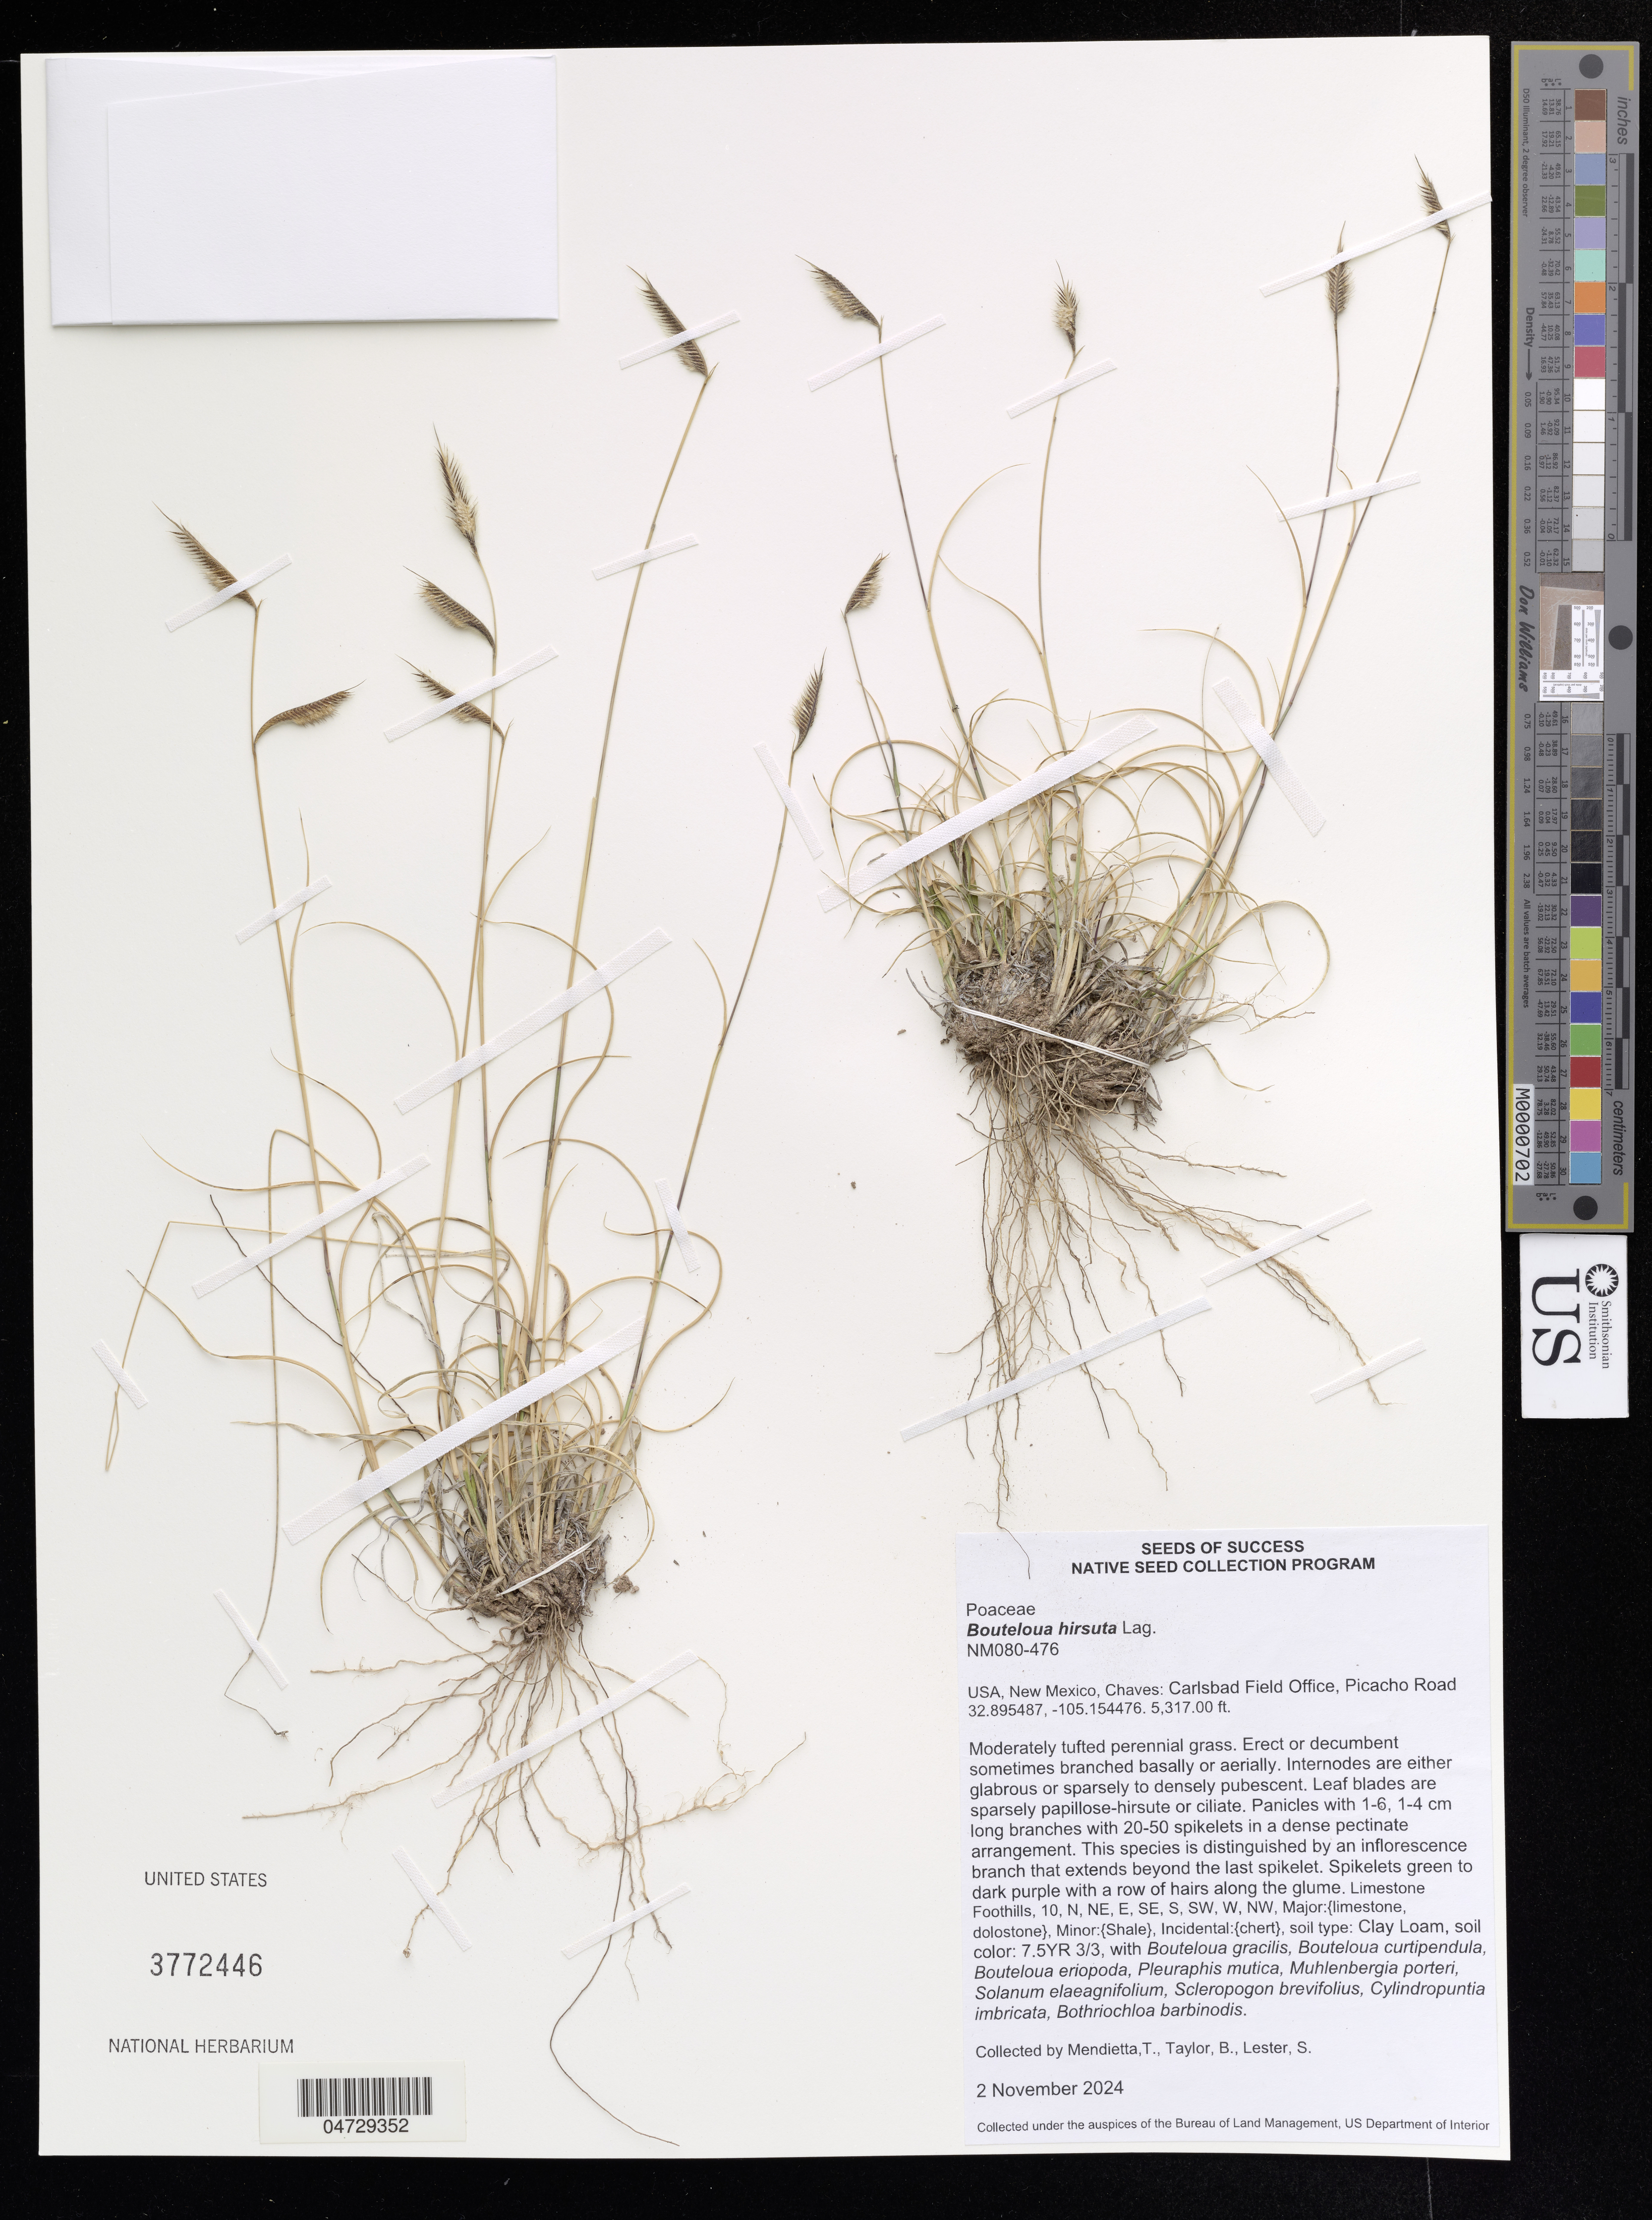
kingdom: Plantae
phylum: Tracheophyta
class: Liliopsida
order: Poales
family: Poaceae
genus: Bouteloua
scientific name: Bouteloua hirsuta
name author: Lag.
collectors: T. Mendietta, B. Taylor & S. Lester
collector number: NM080-476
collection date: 2024-11-02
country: United States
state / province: New Mexico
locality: Chaves: Carlsbad Field Office, Picacho Road.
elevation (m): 1620.62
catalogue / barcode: US 3772446